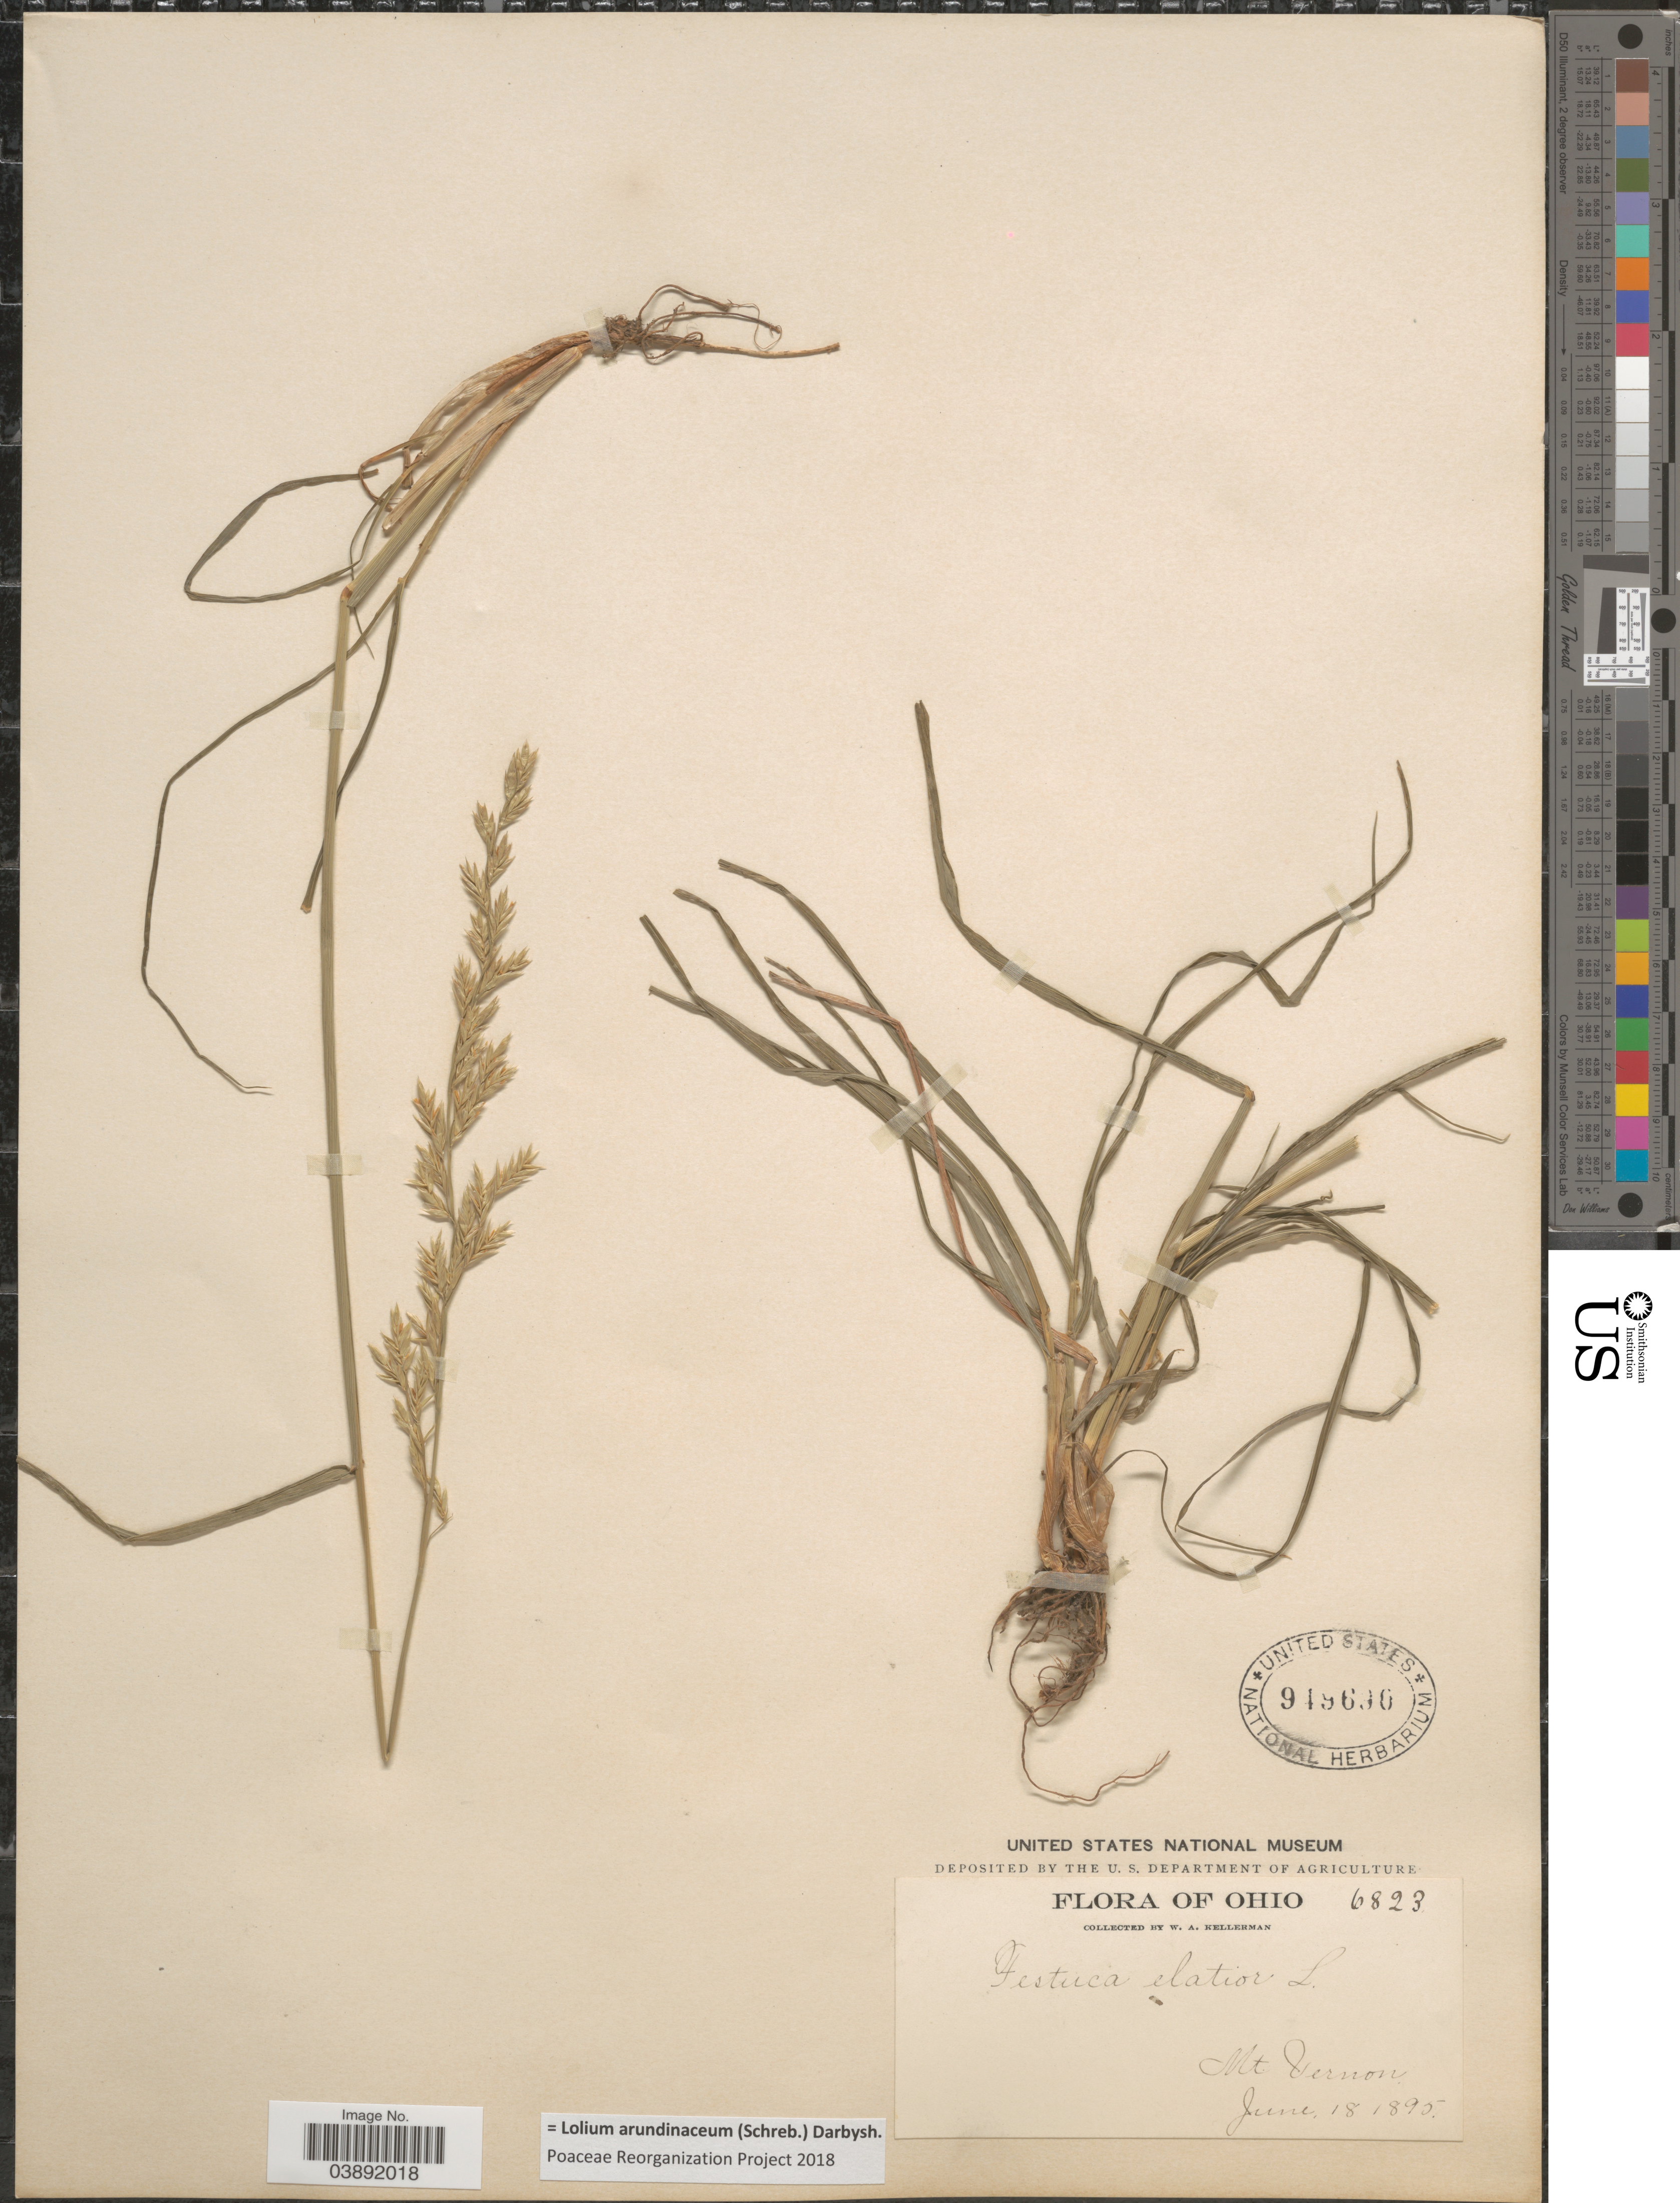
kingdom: Plantae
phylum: Tracheophyta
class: Liliopsida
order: Poales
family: Poaceae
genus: Lolium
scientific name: Lolium arundinaceum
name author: (Schreb.) Darbysh.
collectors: W. Kellerman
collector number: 6823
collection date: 1895-06-18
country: United States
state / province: Ohio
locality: Mt. Vernon.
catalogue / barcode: US 949690